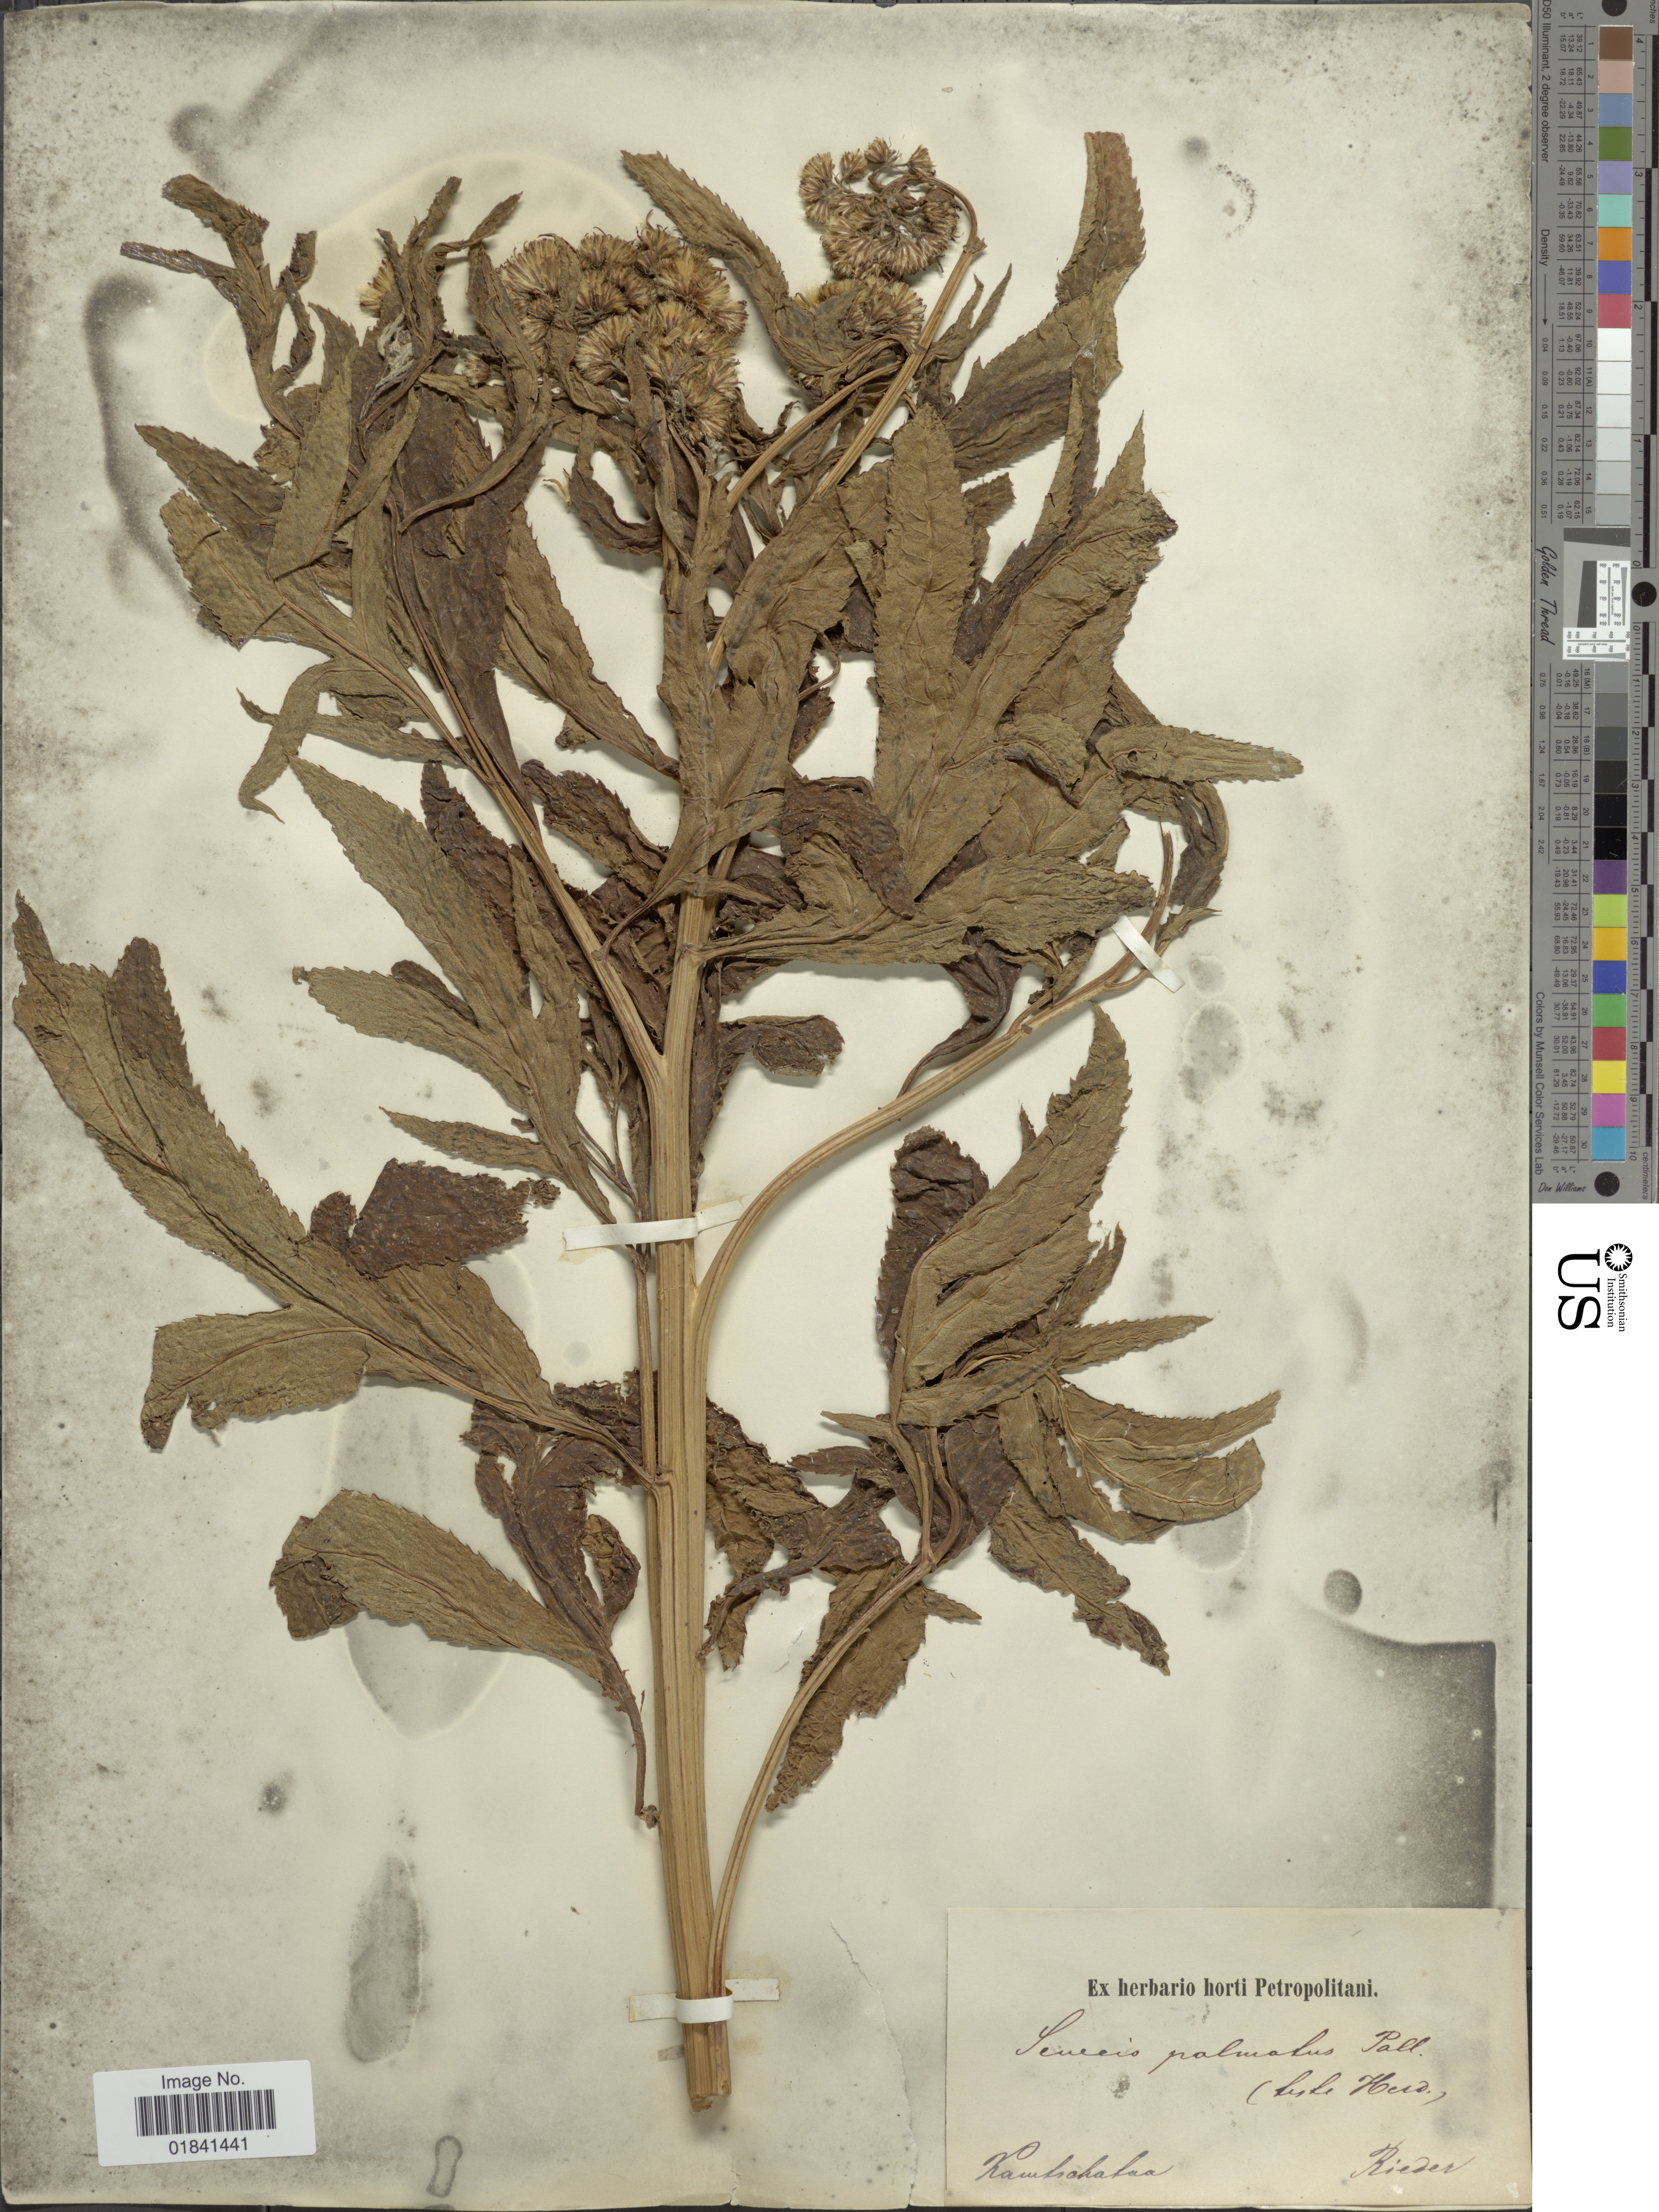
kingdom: Plantae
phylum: Tracheophyta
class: Magnoliopsida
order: Asterales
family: Asteraceae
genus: Senecio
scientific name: Senecio palmatus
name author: (Pall.) Pall. & Ledeb.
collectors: Rieder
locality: Kawhsolalao [interpreted]